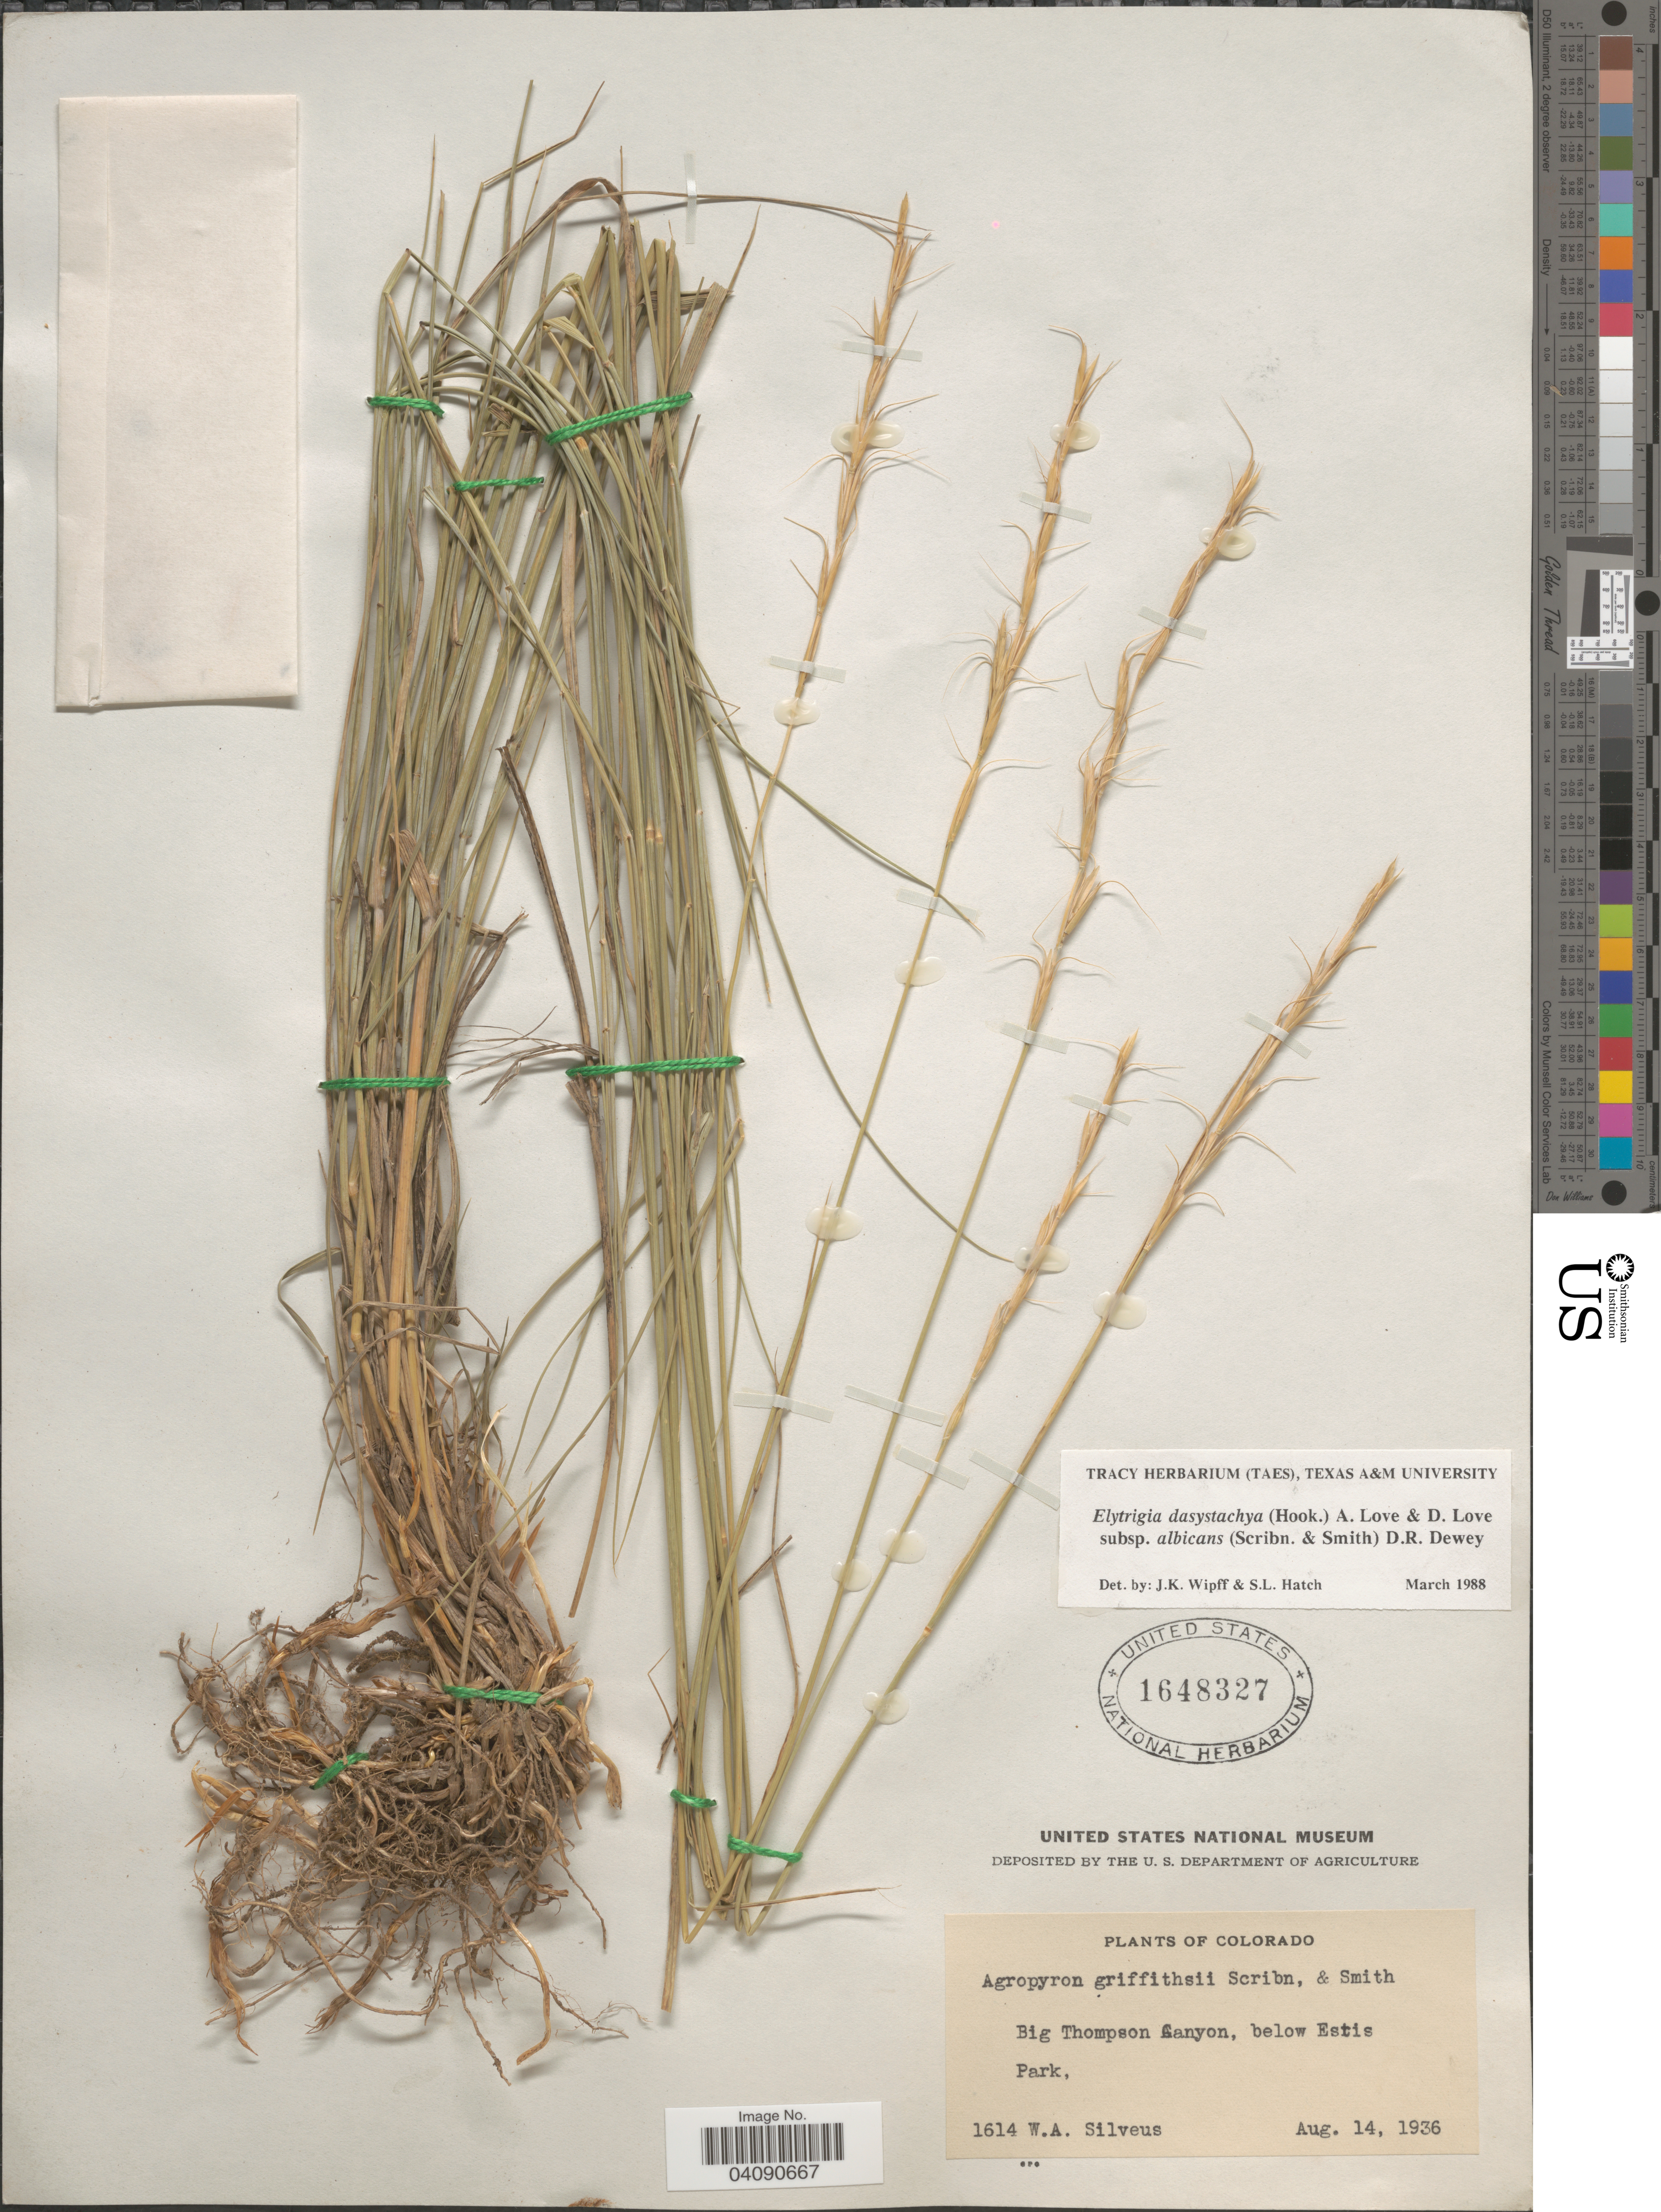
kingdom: Plantae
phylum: Tracheophyta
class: Liliopsida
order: Poales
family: Poaceae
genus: Elymus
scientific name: Elymus albicans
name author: (Scribn. & J.G. Sm.) Á. Löve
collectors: W. Silveus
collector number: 1614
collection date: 1936-08-14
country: United States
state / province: Colorado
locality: Big Thompson Canyon, below Estis Park.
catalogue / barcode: US 1648327